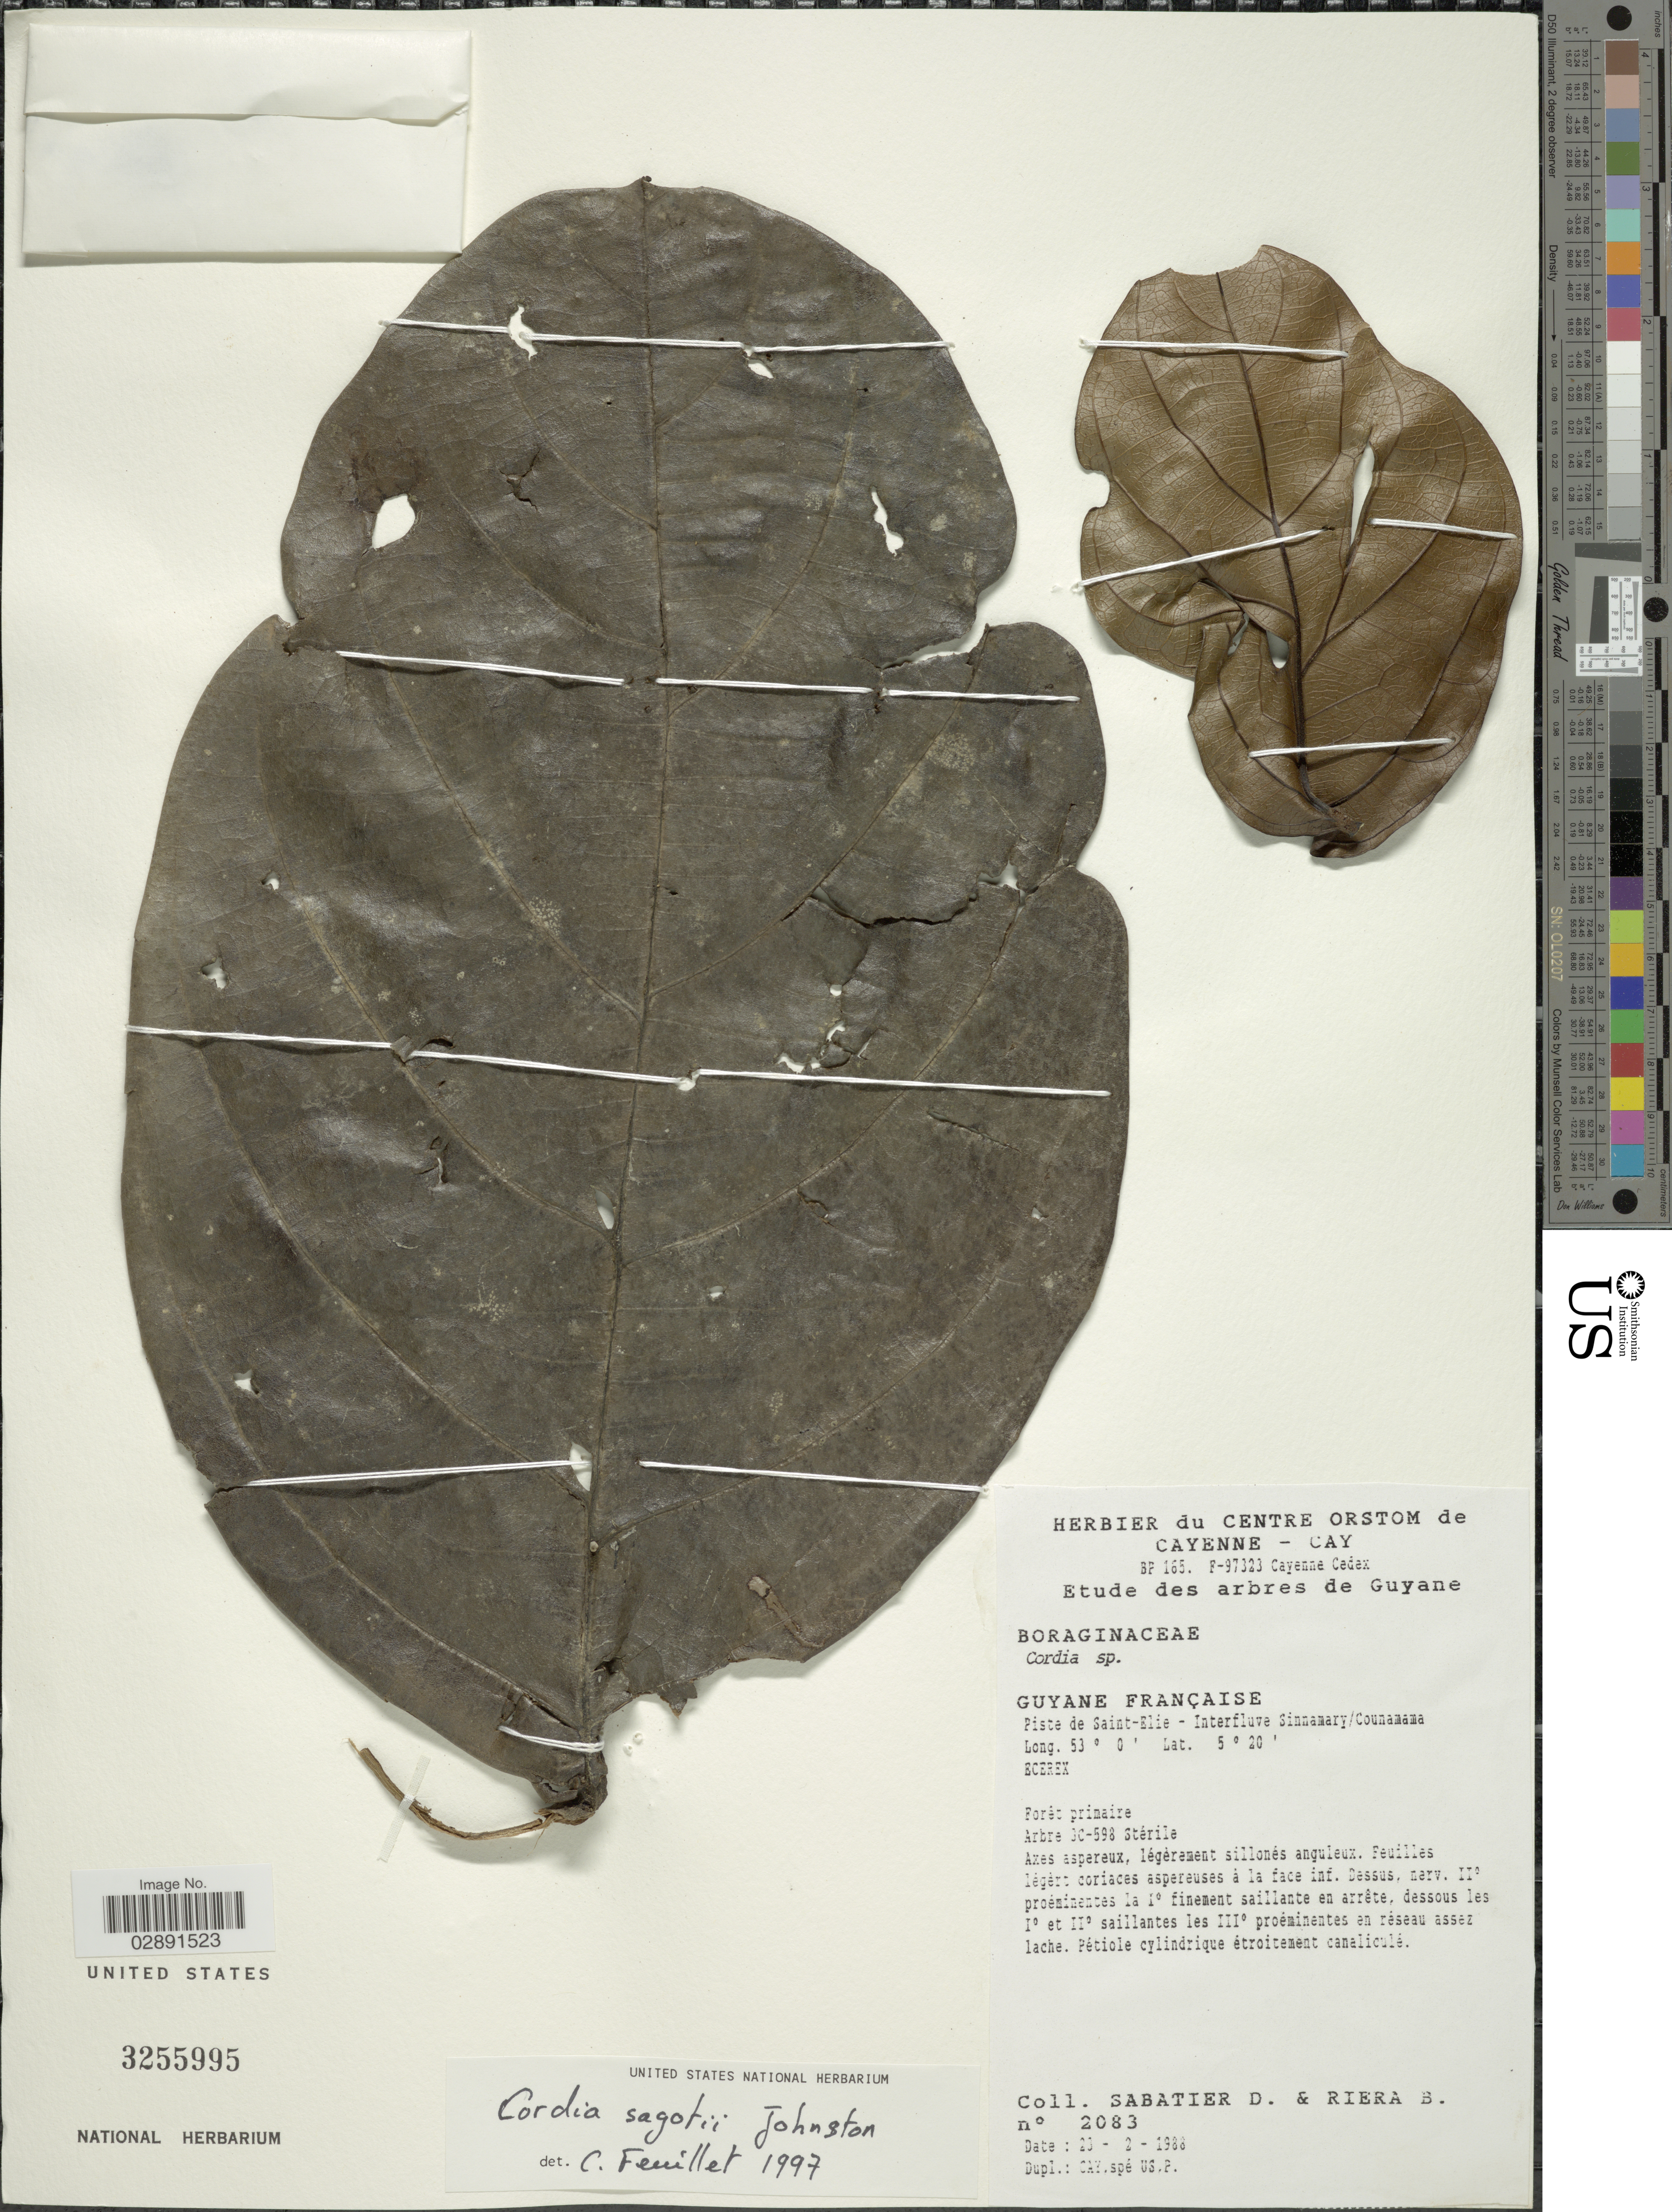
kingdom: Plantae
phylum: Tracheophyta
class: Magnoliopsida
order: Boraginales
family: Cordiaceae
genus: Cordia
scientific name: Cordia sagotii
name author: I.M. Johnst.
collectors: D. Sabatier & B. Riera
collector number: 2083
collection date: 1988-02-23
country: French Guiana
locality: Guyane Française. Piste de Saint-Elie - Interfluve Sinnamary/ Counamama.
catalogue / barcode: US 3255995